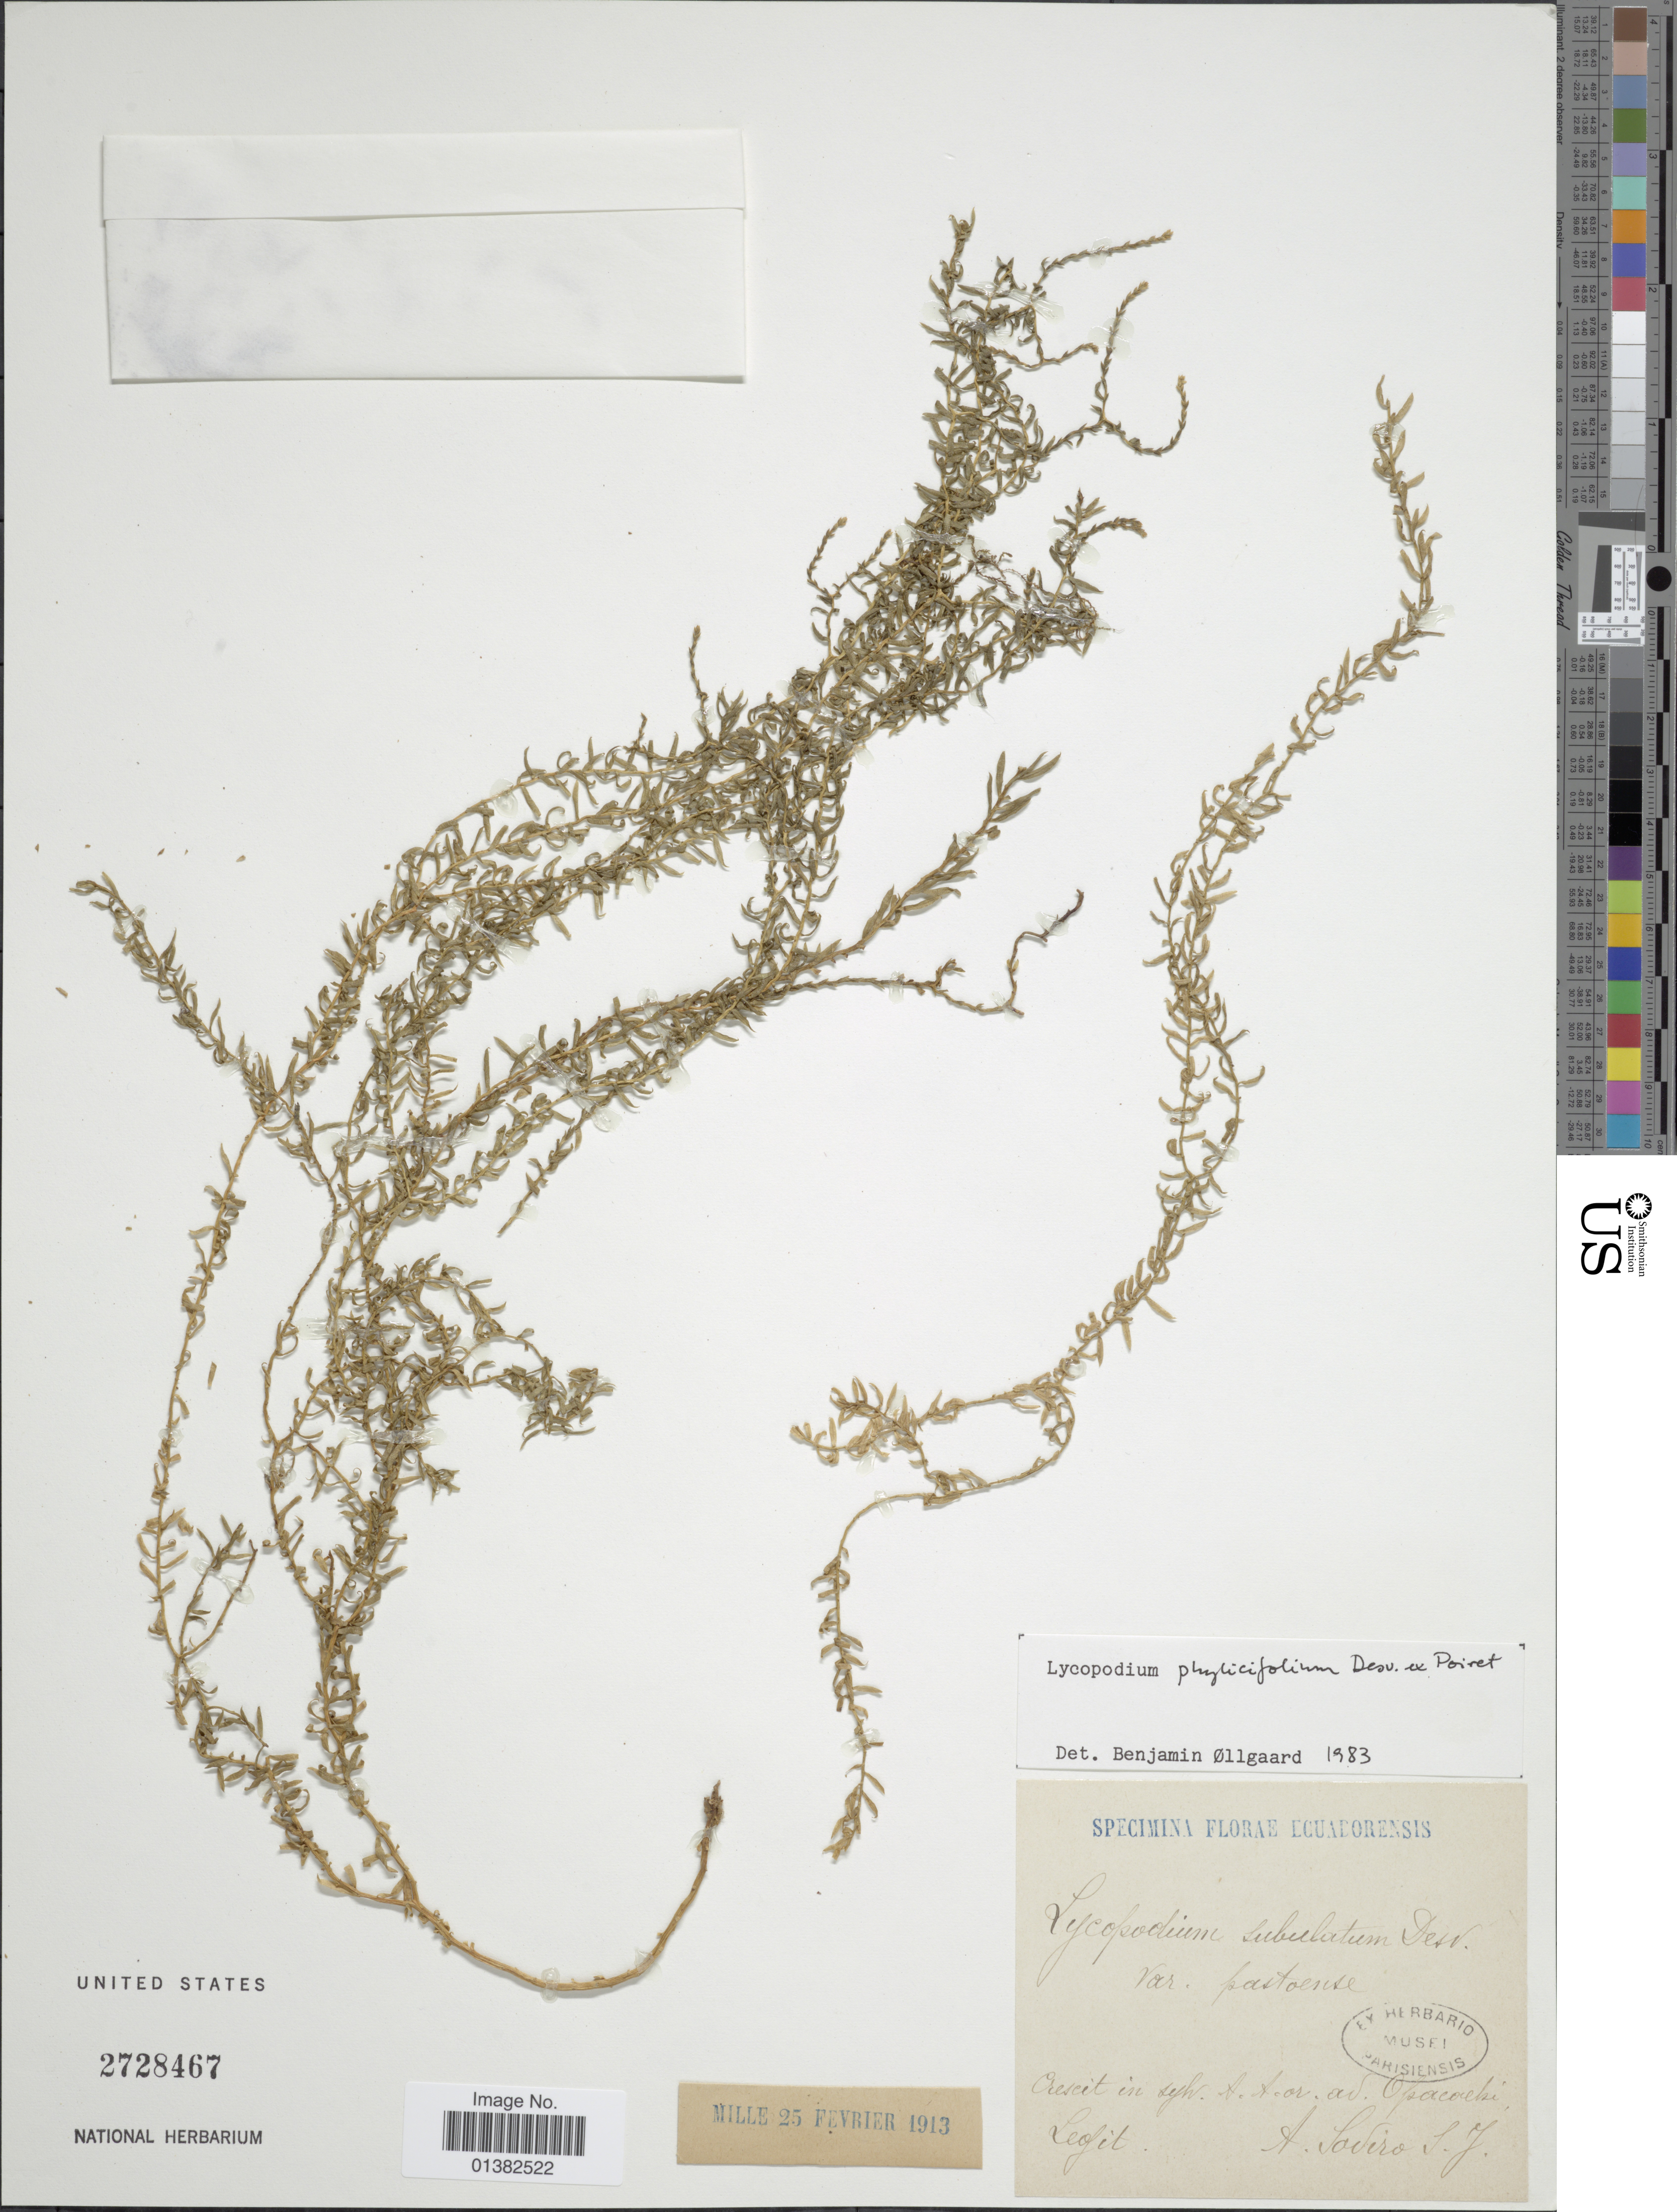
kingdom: Plantae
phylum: Tracheophyta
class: Lycopodiopsida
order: Lycopodiales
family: Lycopodiaceae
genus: Phlegmariurus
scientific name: Phlegmariurus phylicifolius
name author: (Desv. ex Poir.) B. Øllg.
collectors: A. Sodiro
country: Ecuador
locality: Crescit in sylv. A. A. or ad Oyacachi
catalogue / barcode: US 2728467